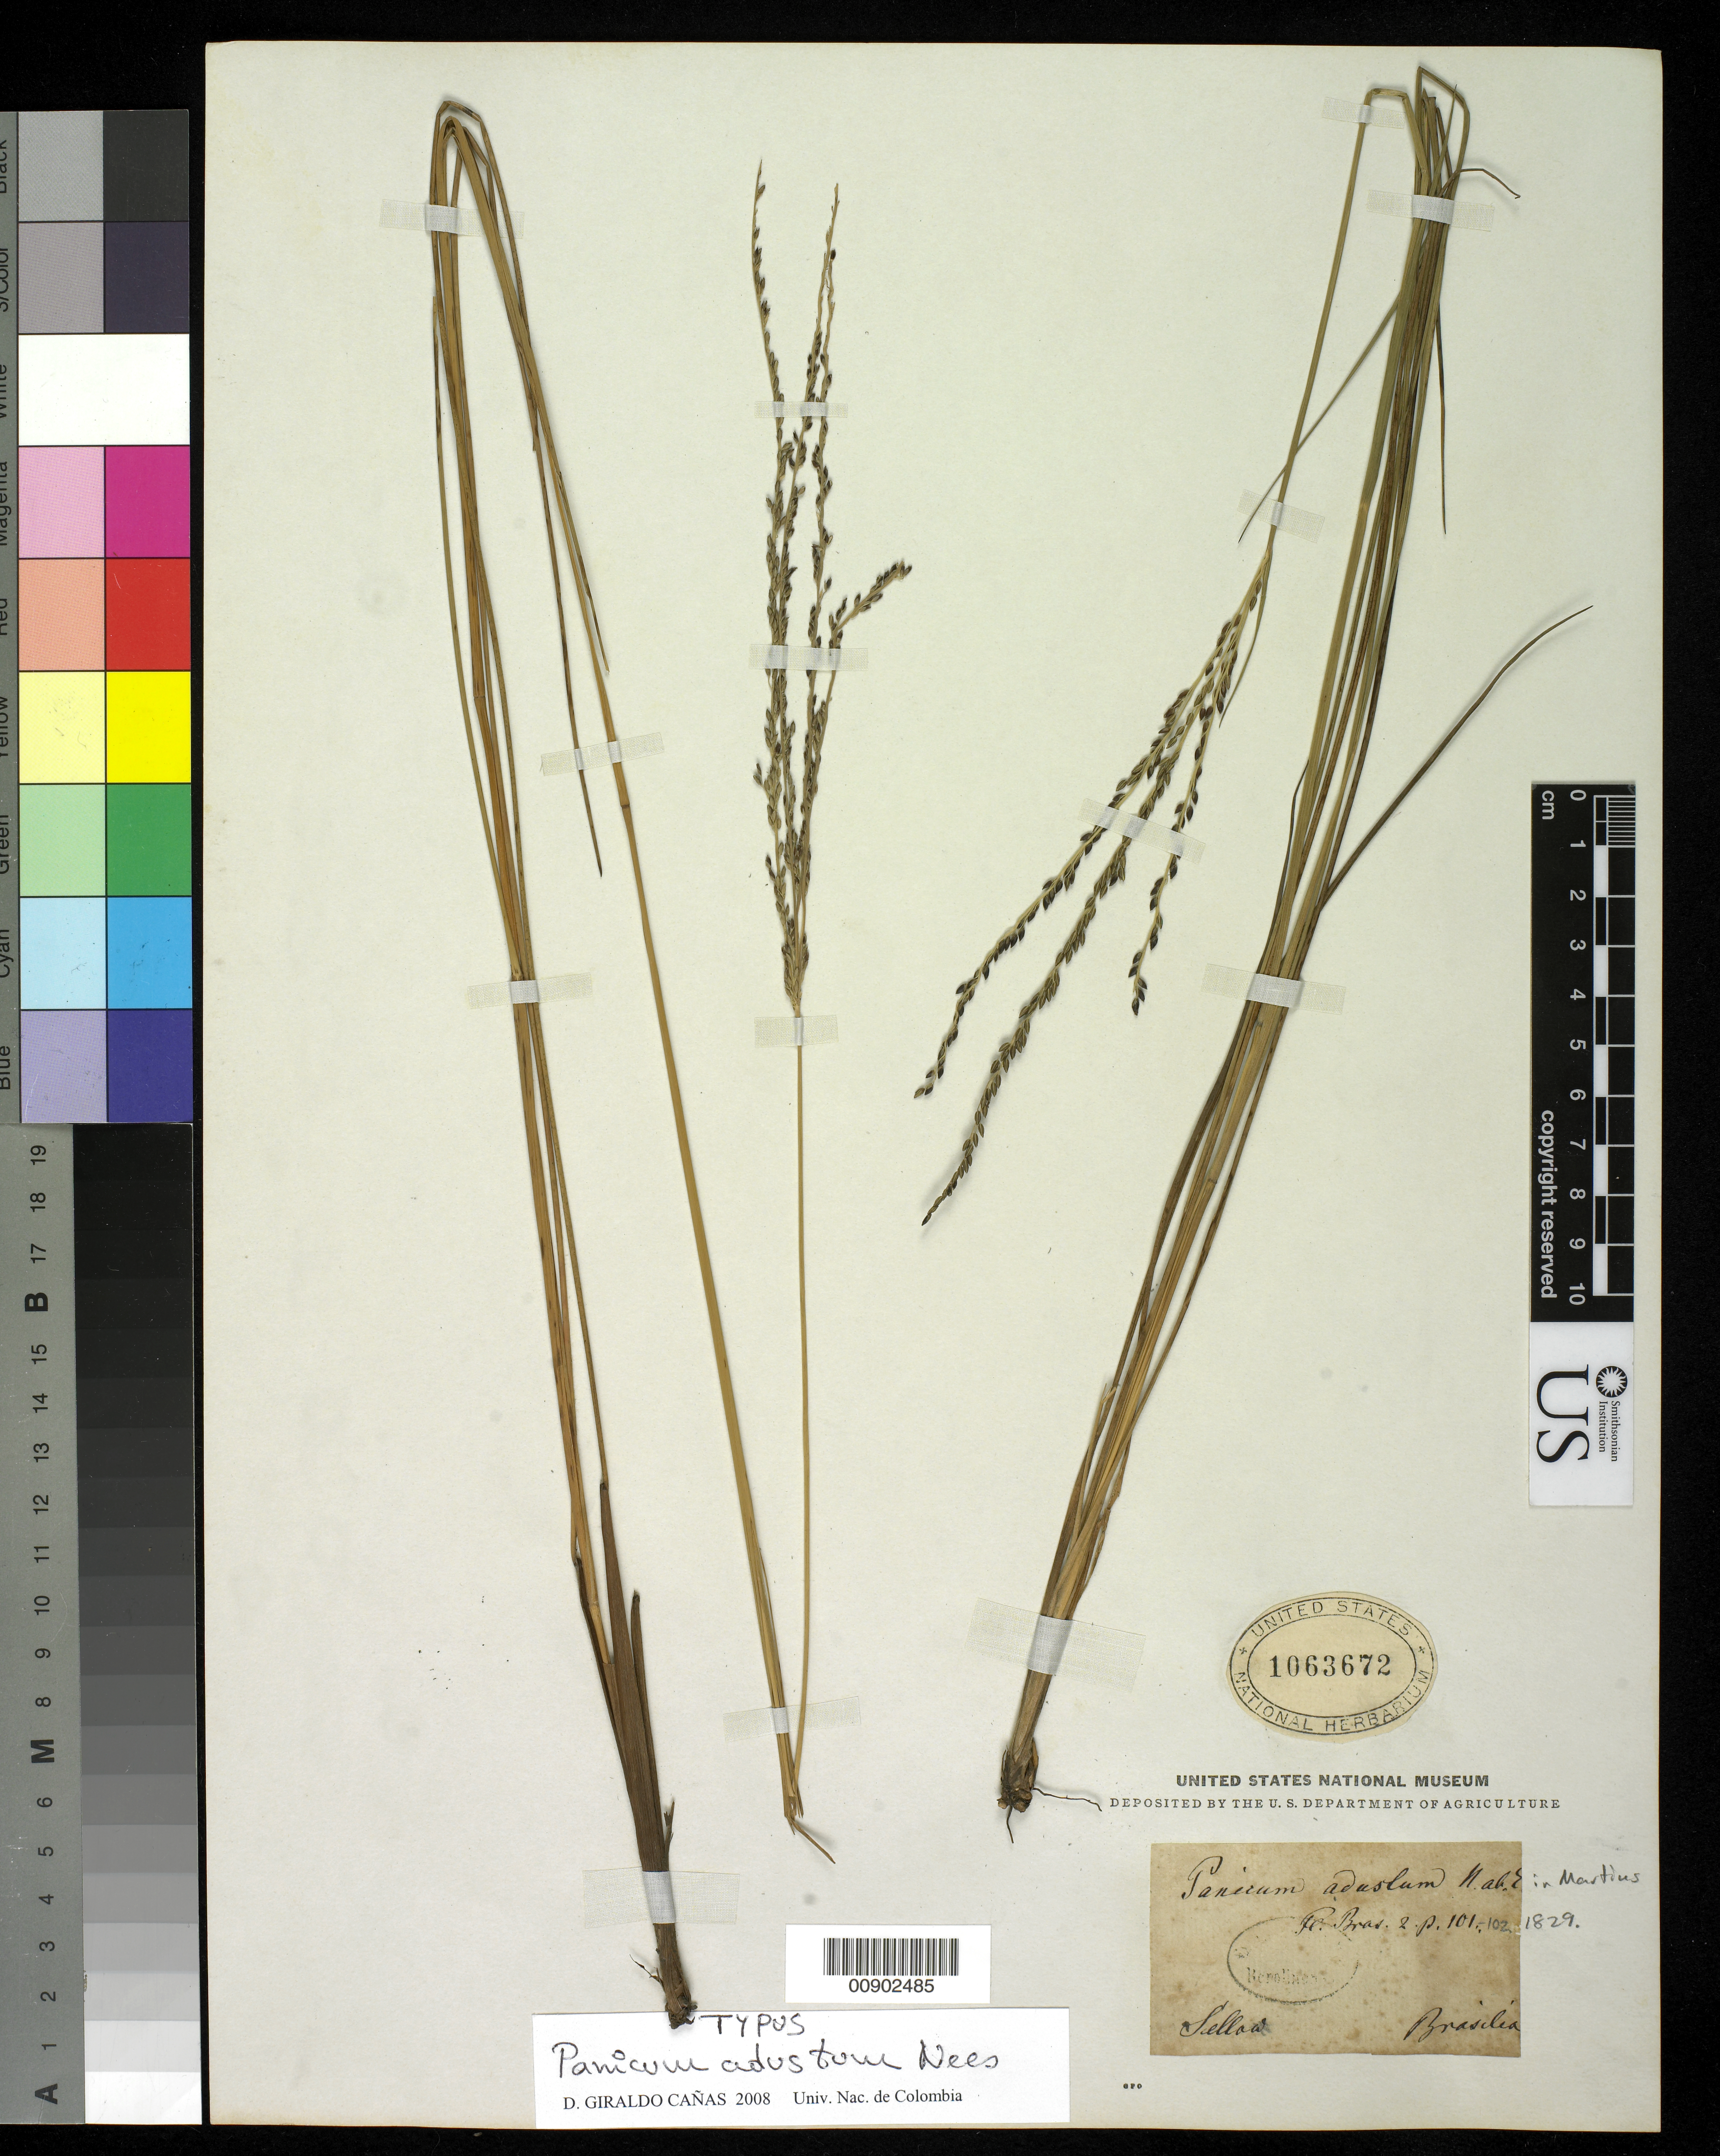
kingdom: Plantae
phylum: Tracheophyta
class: Liliopsida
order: Poales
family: Poaceae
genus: Panicum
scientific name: Panicum adustum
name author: Nees in Mart.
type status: Isotype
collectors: F. Sellow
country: Brazil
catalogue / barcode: US 1063672